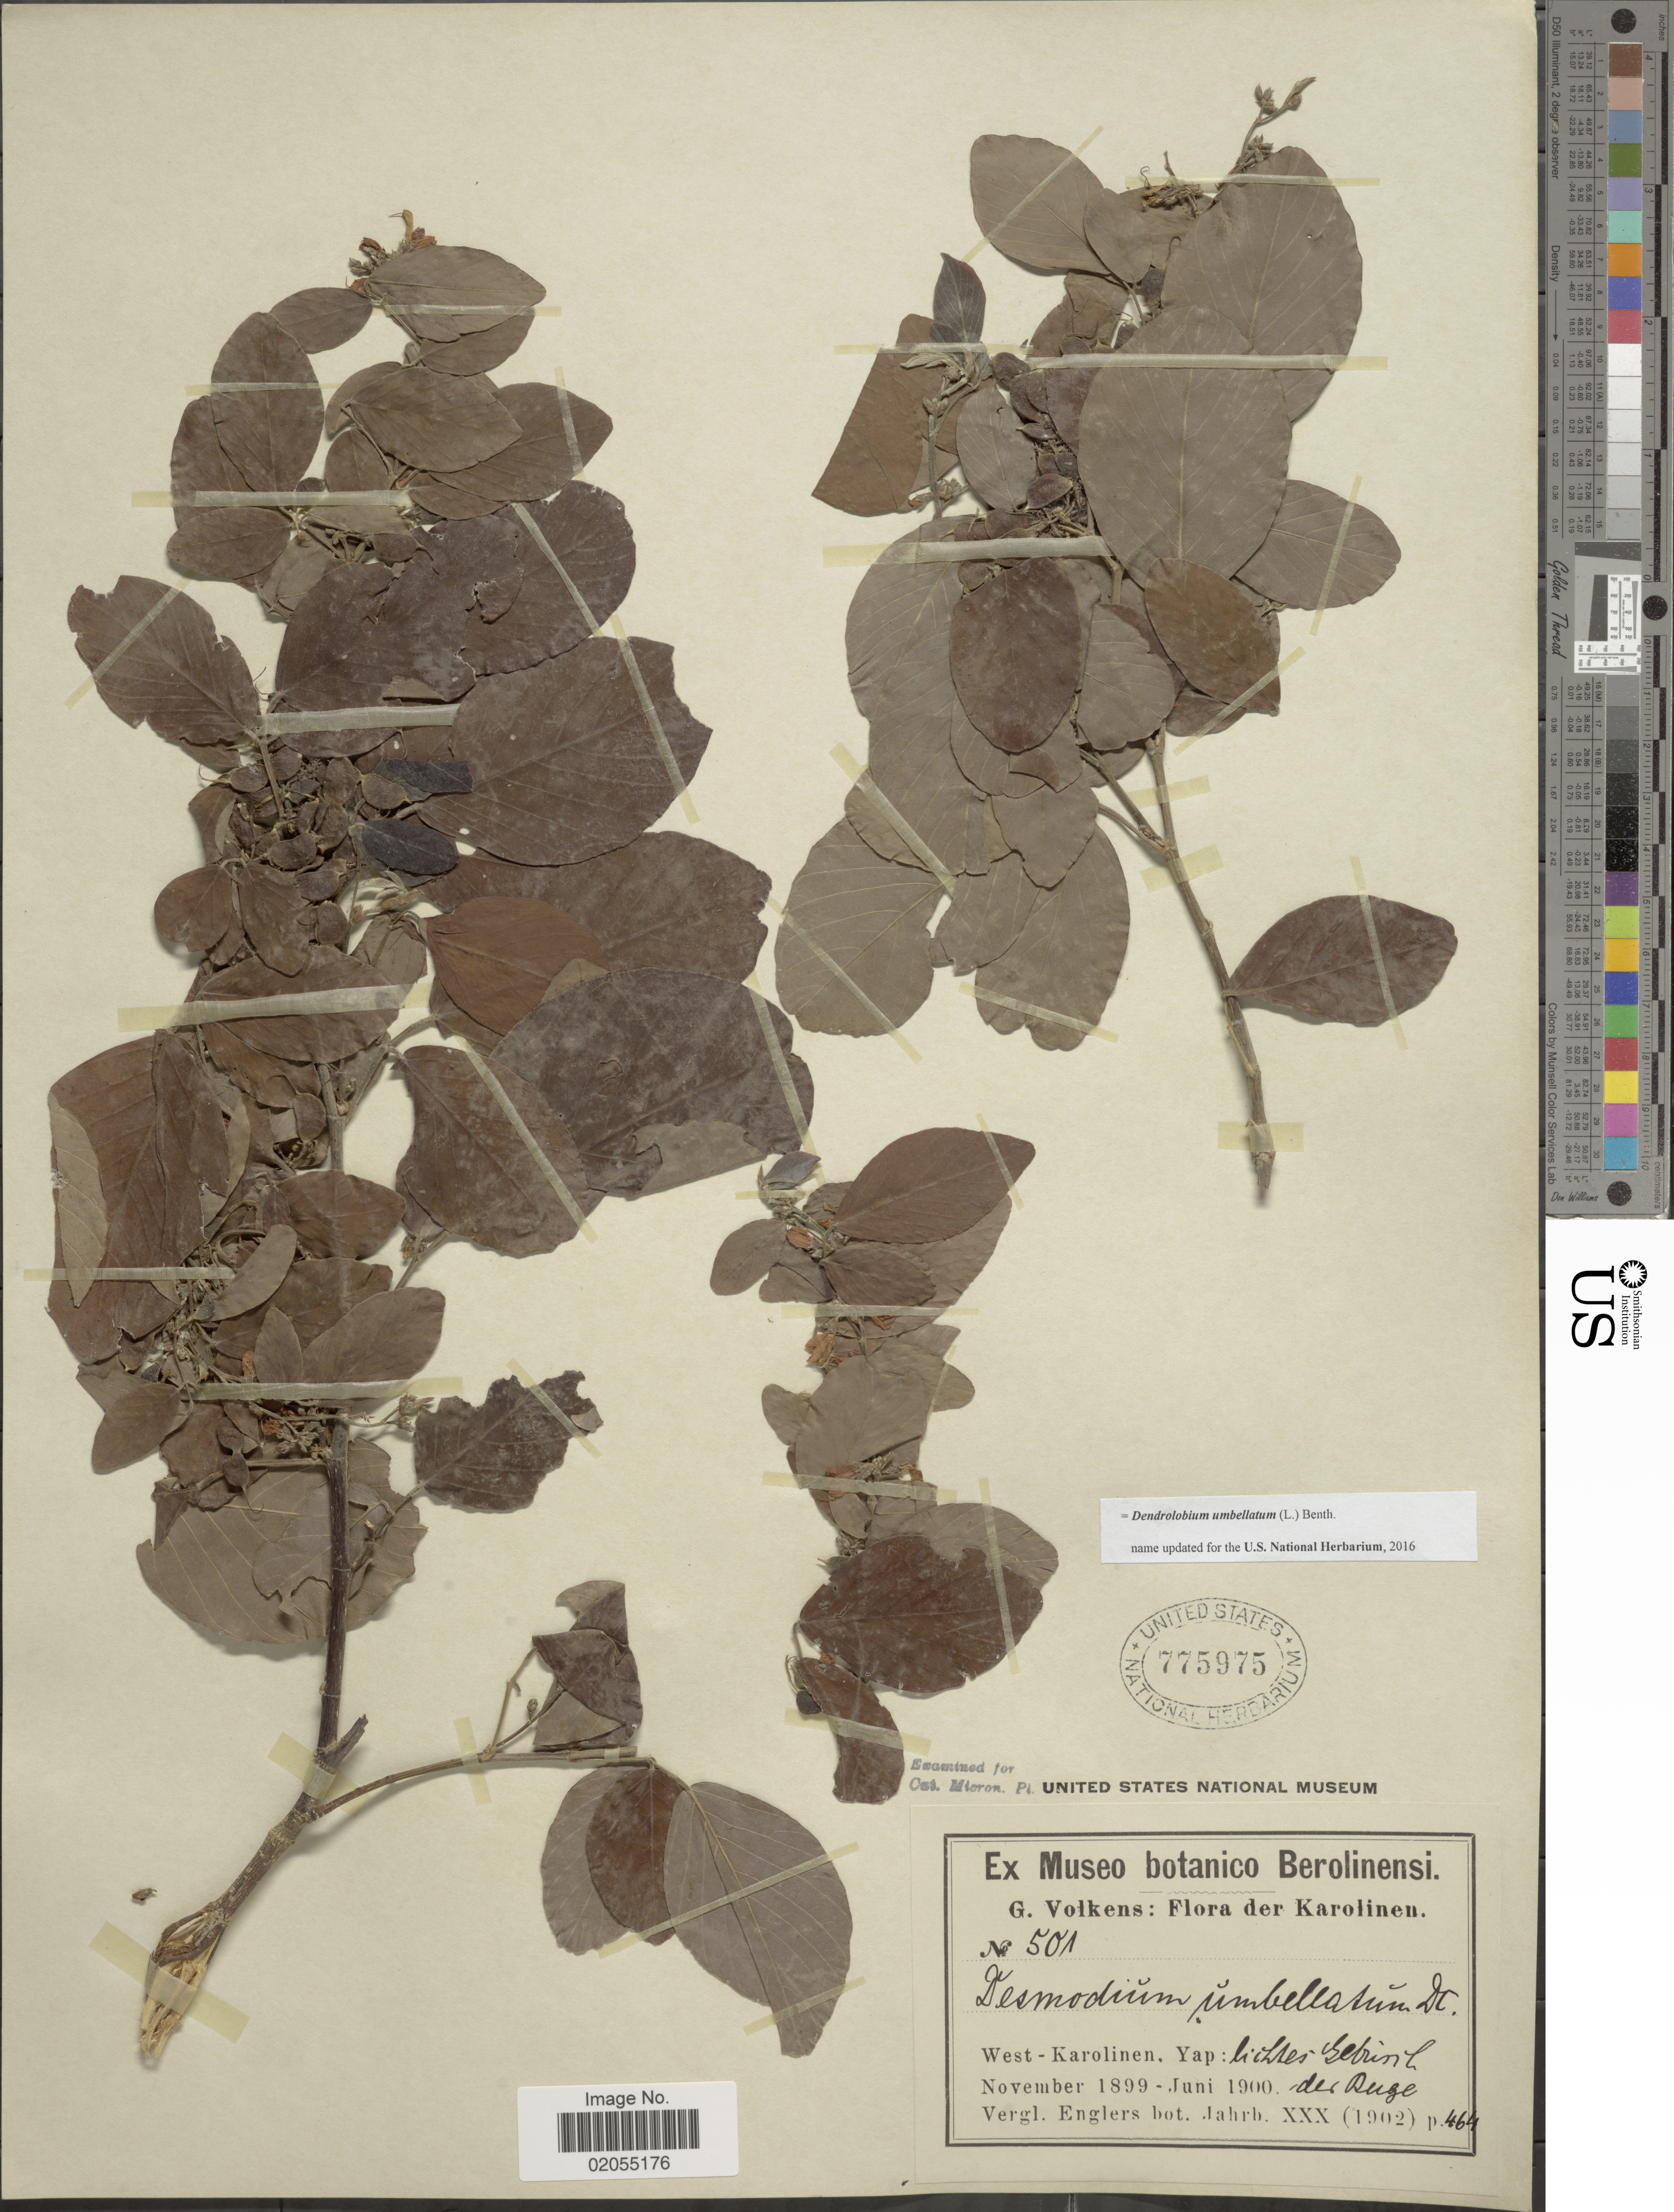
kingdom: Plantae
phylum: Tracheophyta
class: Magnoliopsida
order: Fabales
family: Fabaceae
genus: Dendrolobium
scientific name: Dendrolobium umbellatum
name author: (L.) Benth.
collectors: G. Volkens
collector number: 501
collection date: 1899-11/1900-06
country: Micronesia, Federated States of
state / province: Yap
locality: West-Karolinen. Yap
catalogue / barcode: US 775975